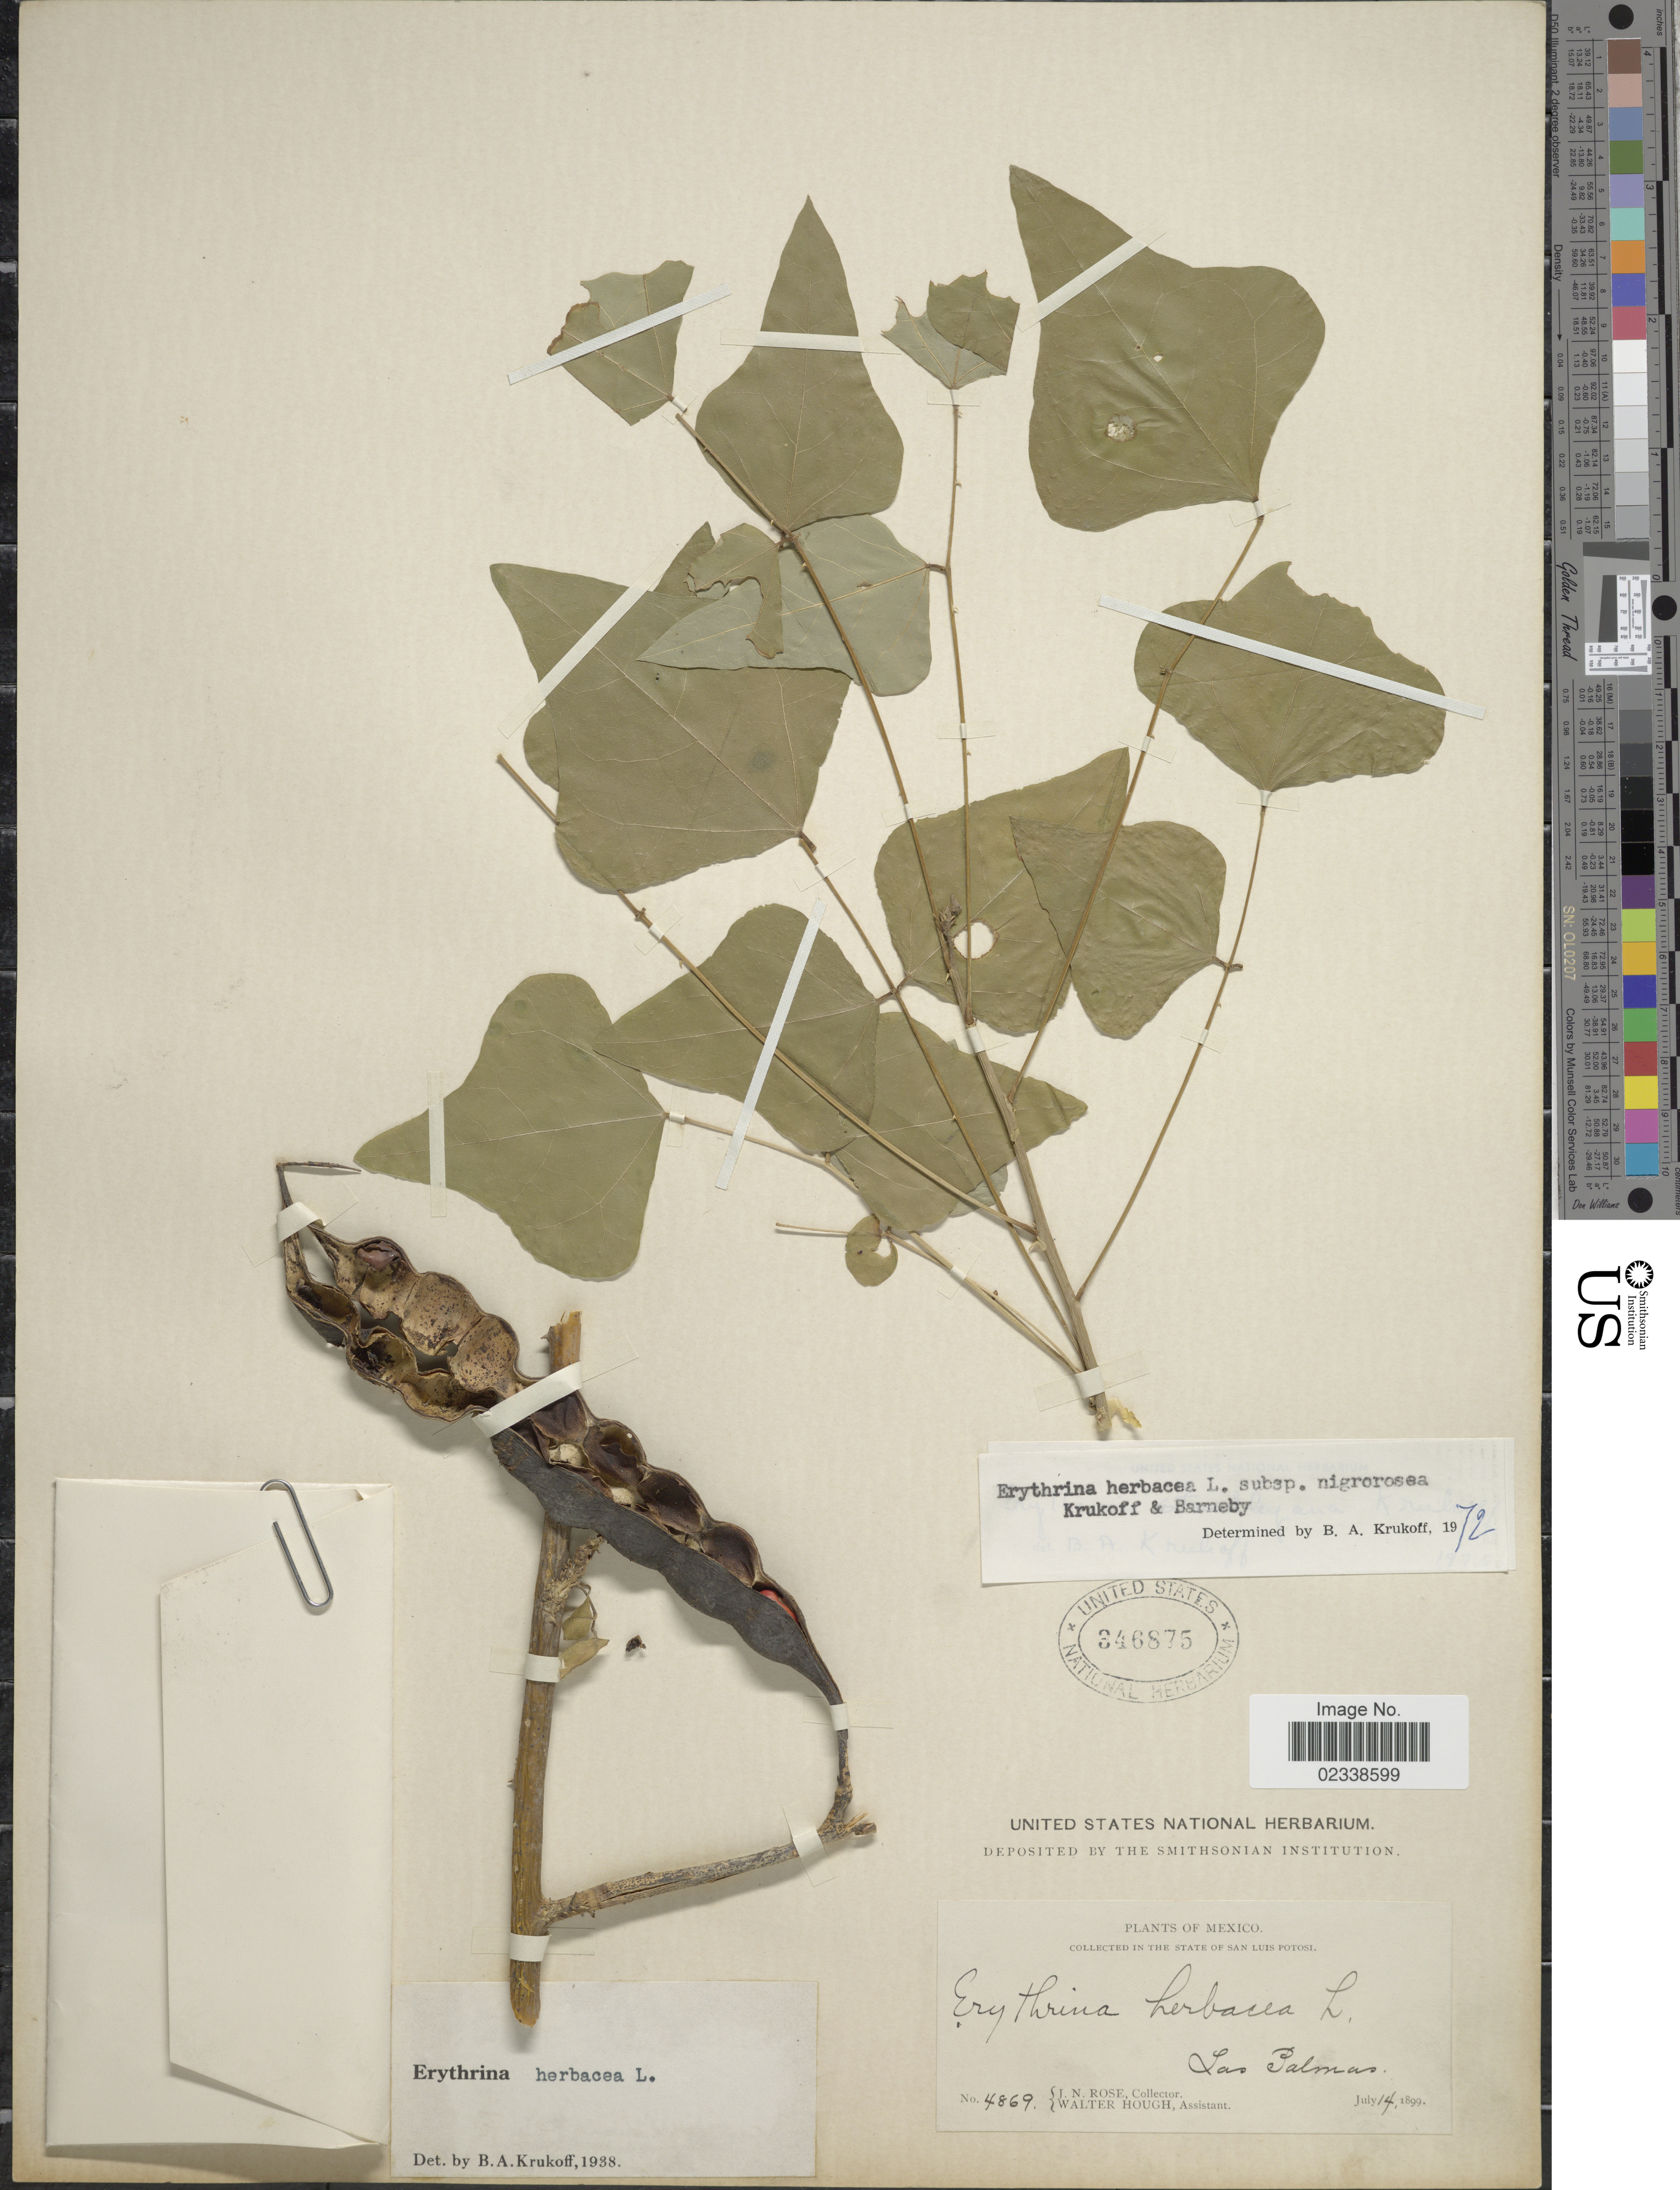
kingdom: Plantae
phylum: Tracheophyta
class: Magnoliopsida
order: Fabales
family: Fabaceae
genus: Erythrina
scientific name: Erythrina herbacea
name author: L.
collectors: J. N. Rose & W. Hough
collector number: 4869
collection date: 1899-07-14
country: Mexico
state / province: San Luis Potosí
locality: Las Palmas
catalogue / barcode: US 346875